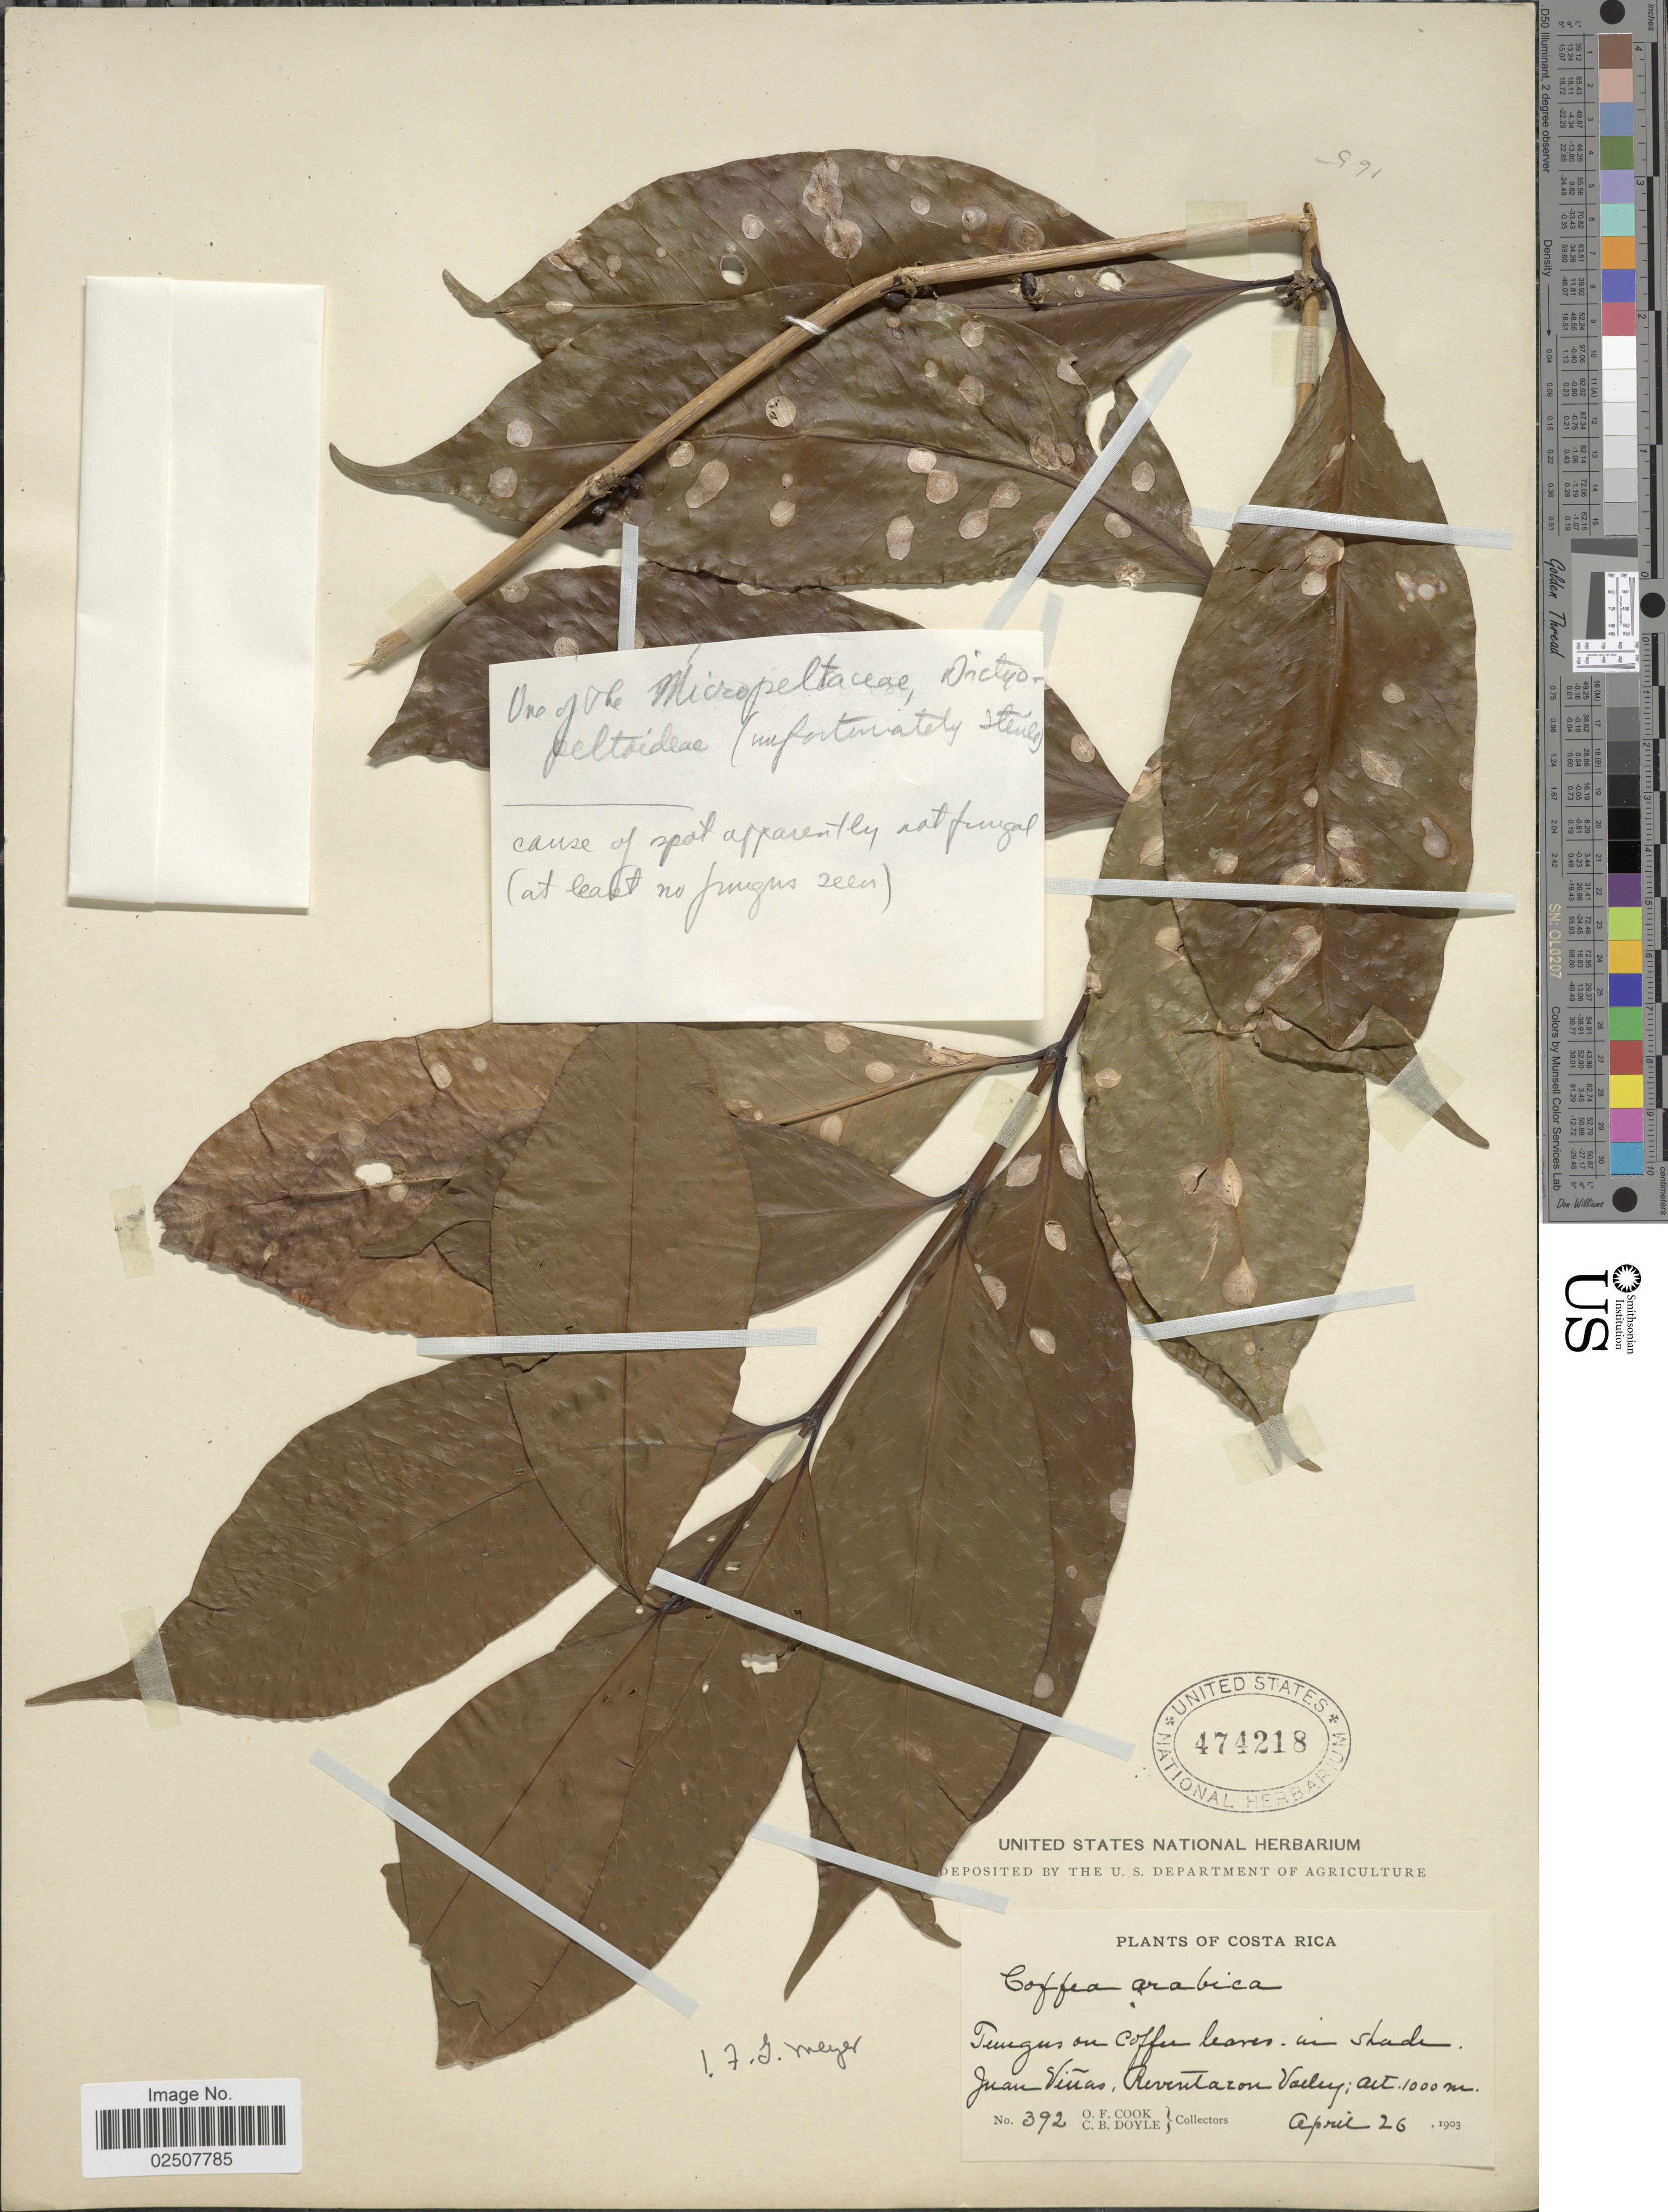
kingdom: Plantae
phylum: Tracheophyta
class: Magnoliopsida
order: Gentianales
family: Rubiaceae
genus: Coffea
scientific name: Coffea arabica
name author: L.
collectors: O. F. Cook & C. Doyle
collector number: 392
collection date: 1903-04-26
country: Costa Rica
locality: Juan Viñas, Reventazon Valley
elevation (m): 1000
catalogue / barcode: US 474218